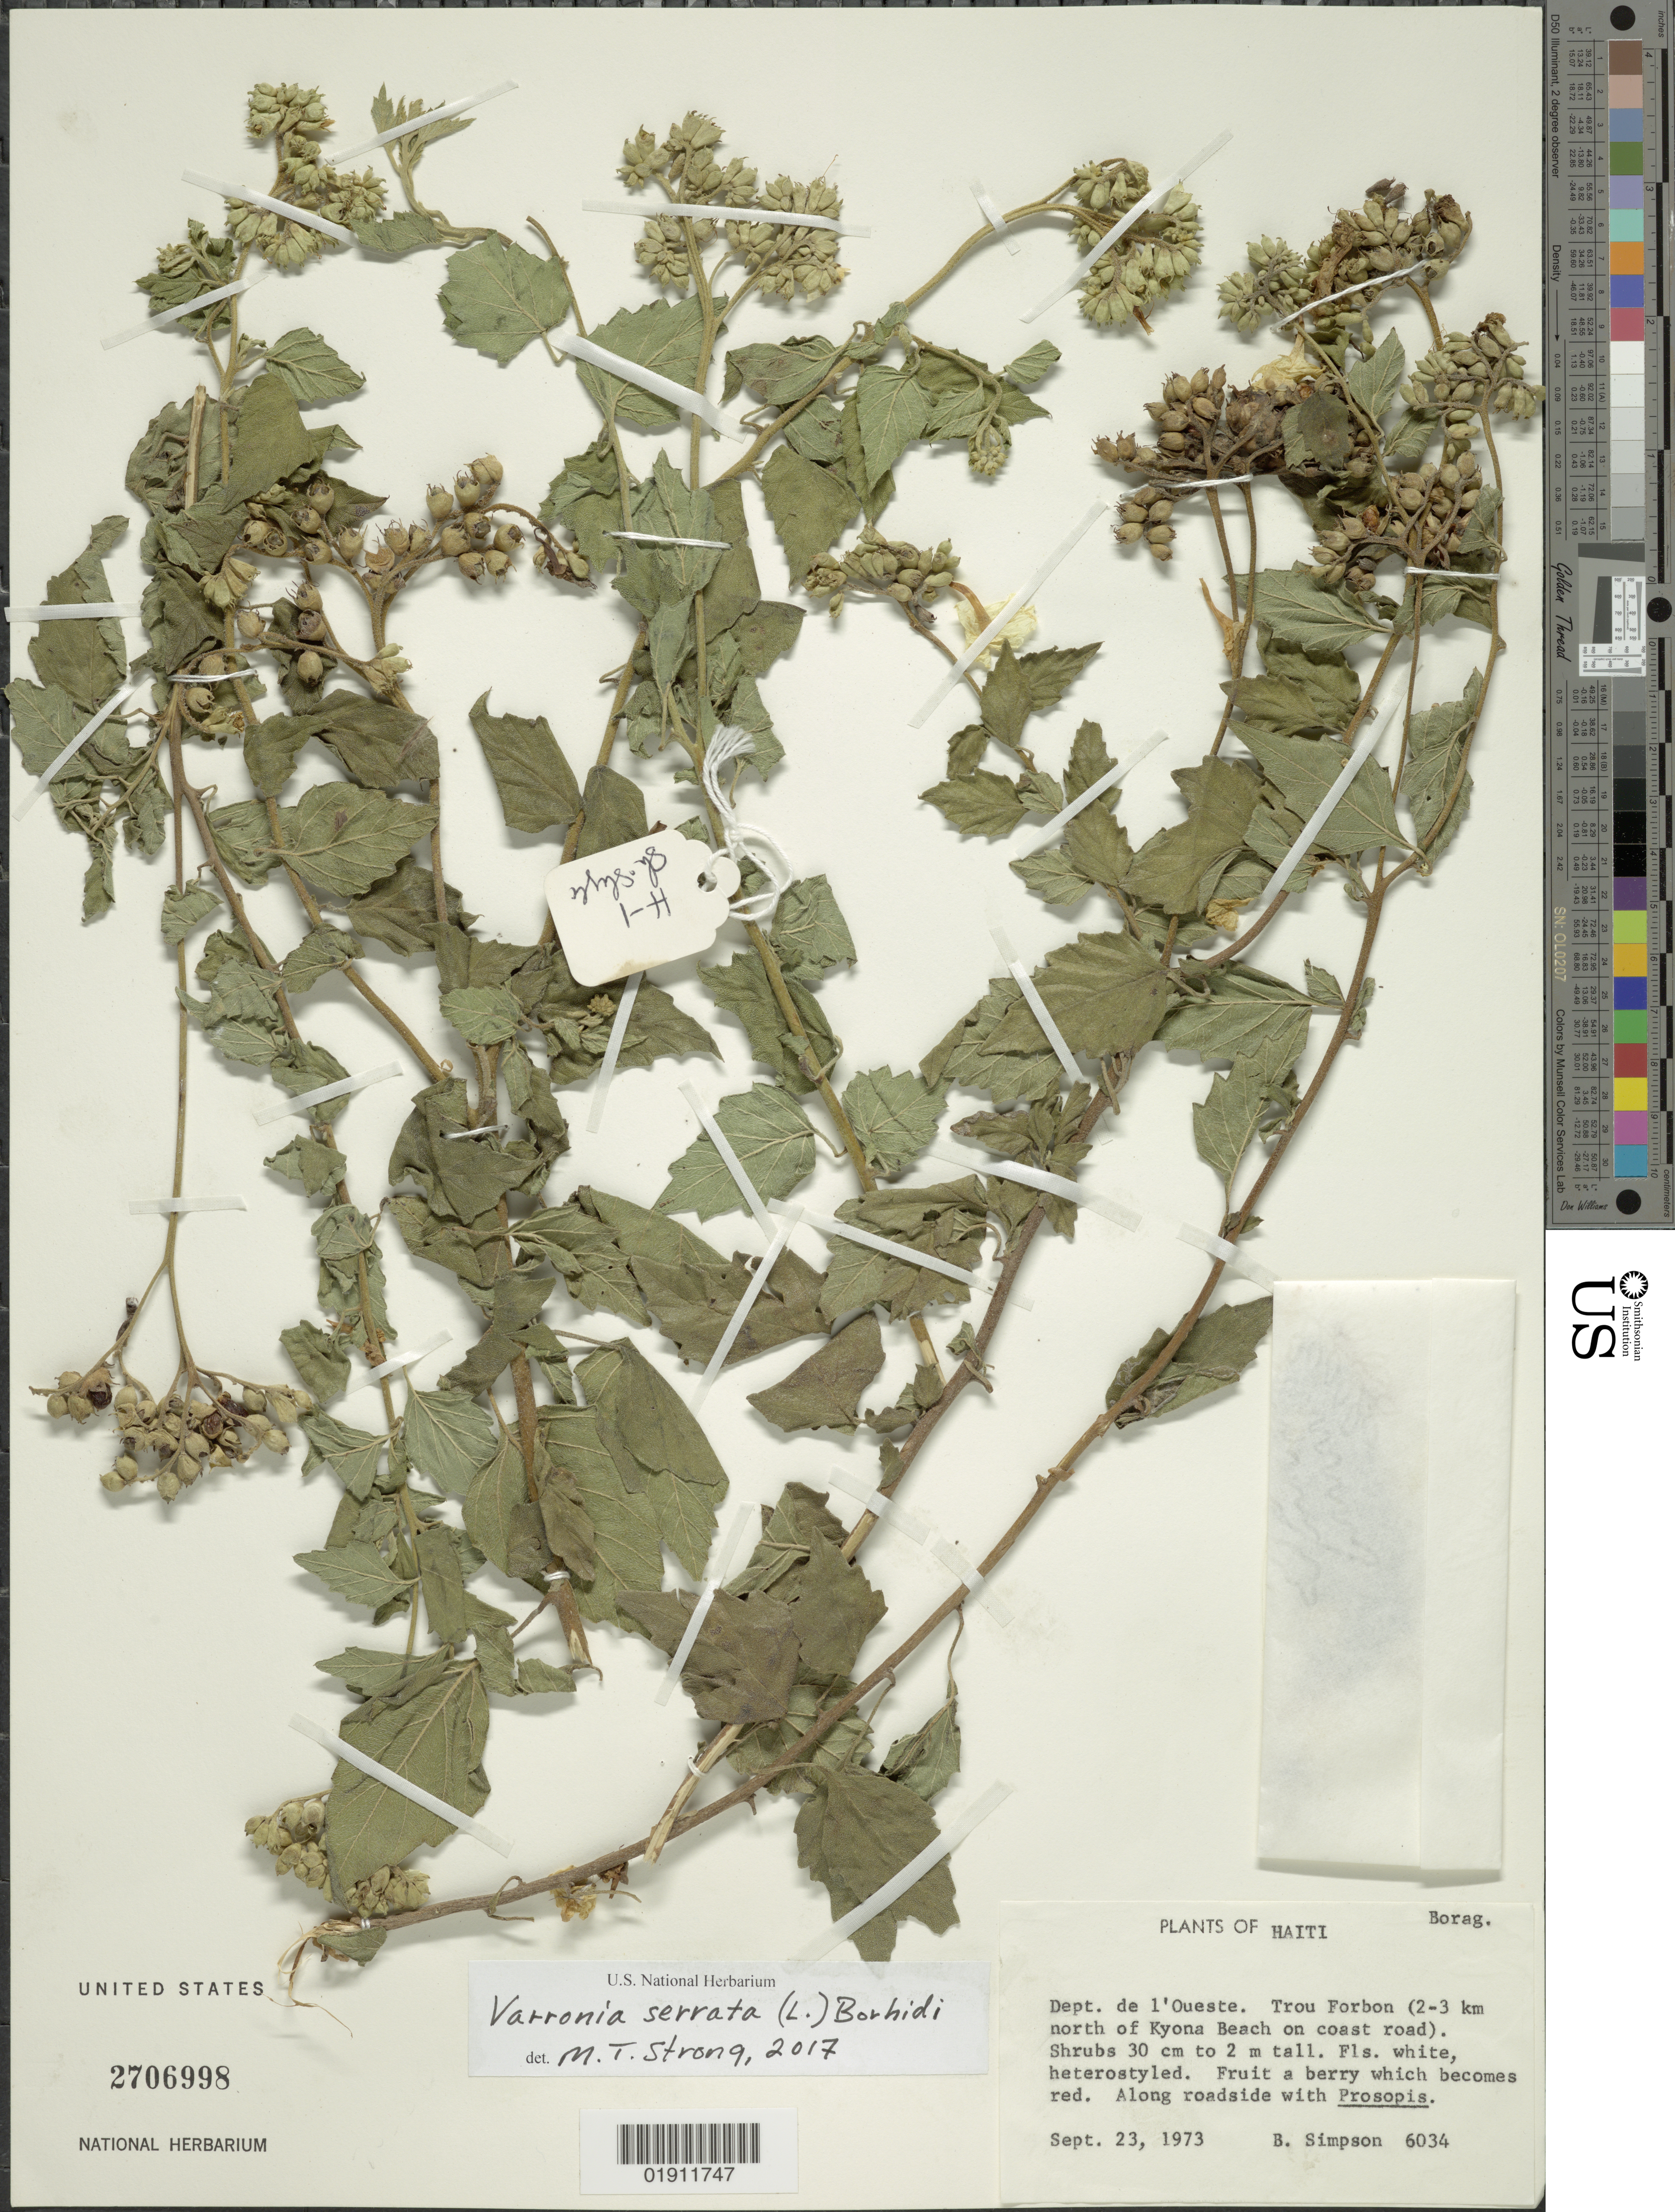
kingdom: Plantae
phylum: Tracheophyta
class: Magnoliopsida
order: Boraginales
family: Cordiaceae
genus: Varronia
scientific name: Varronia serrata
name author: (L.) Borhidi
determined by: Strong, Mark T., (BOT), Smithsonian Institution - National Museum of Natural History (UNITED STATES)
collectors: B. B. Simpson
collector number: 6034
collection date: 1973-09-23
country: Haiti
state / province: Ouest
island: Hispaniola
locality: Trou Forbon (2-3 km N of Kyona Beach on coast road)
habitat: Along roadside with Prosopis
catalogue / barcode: US 2706998